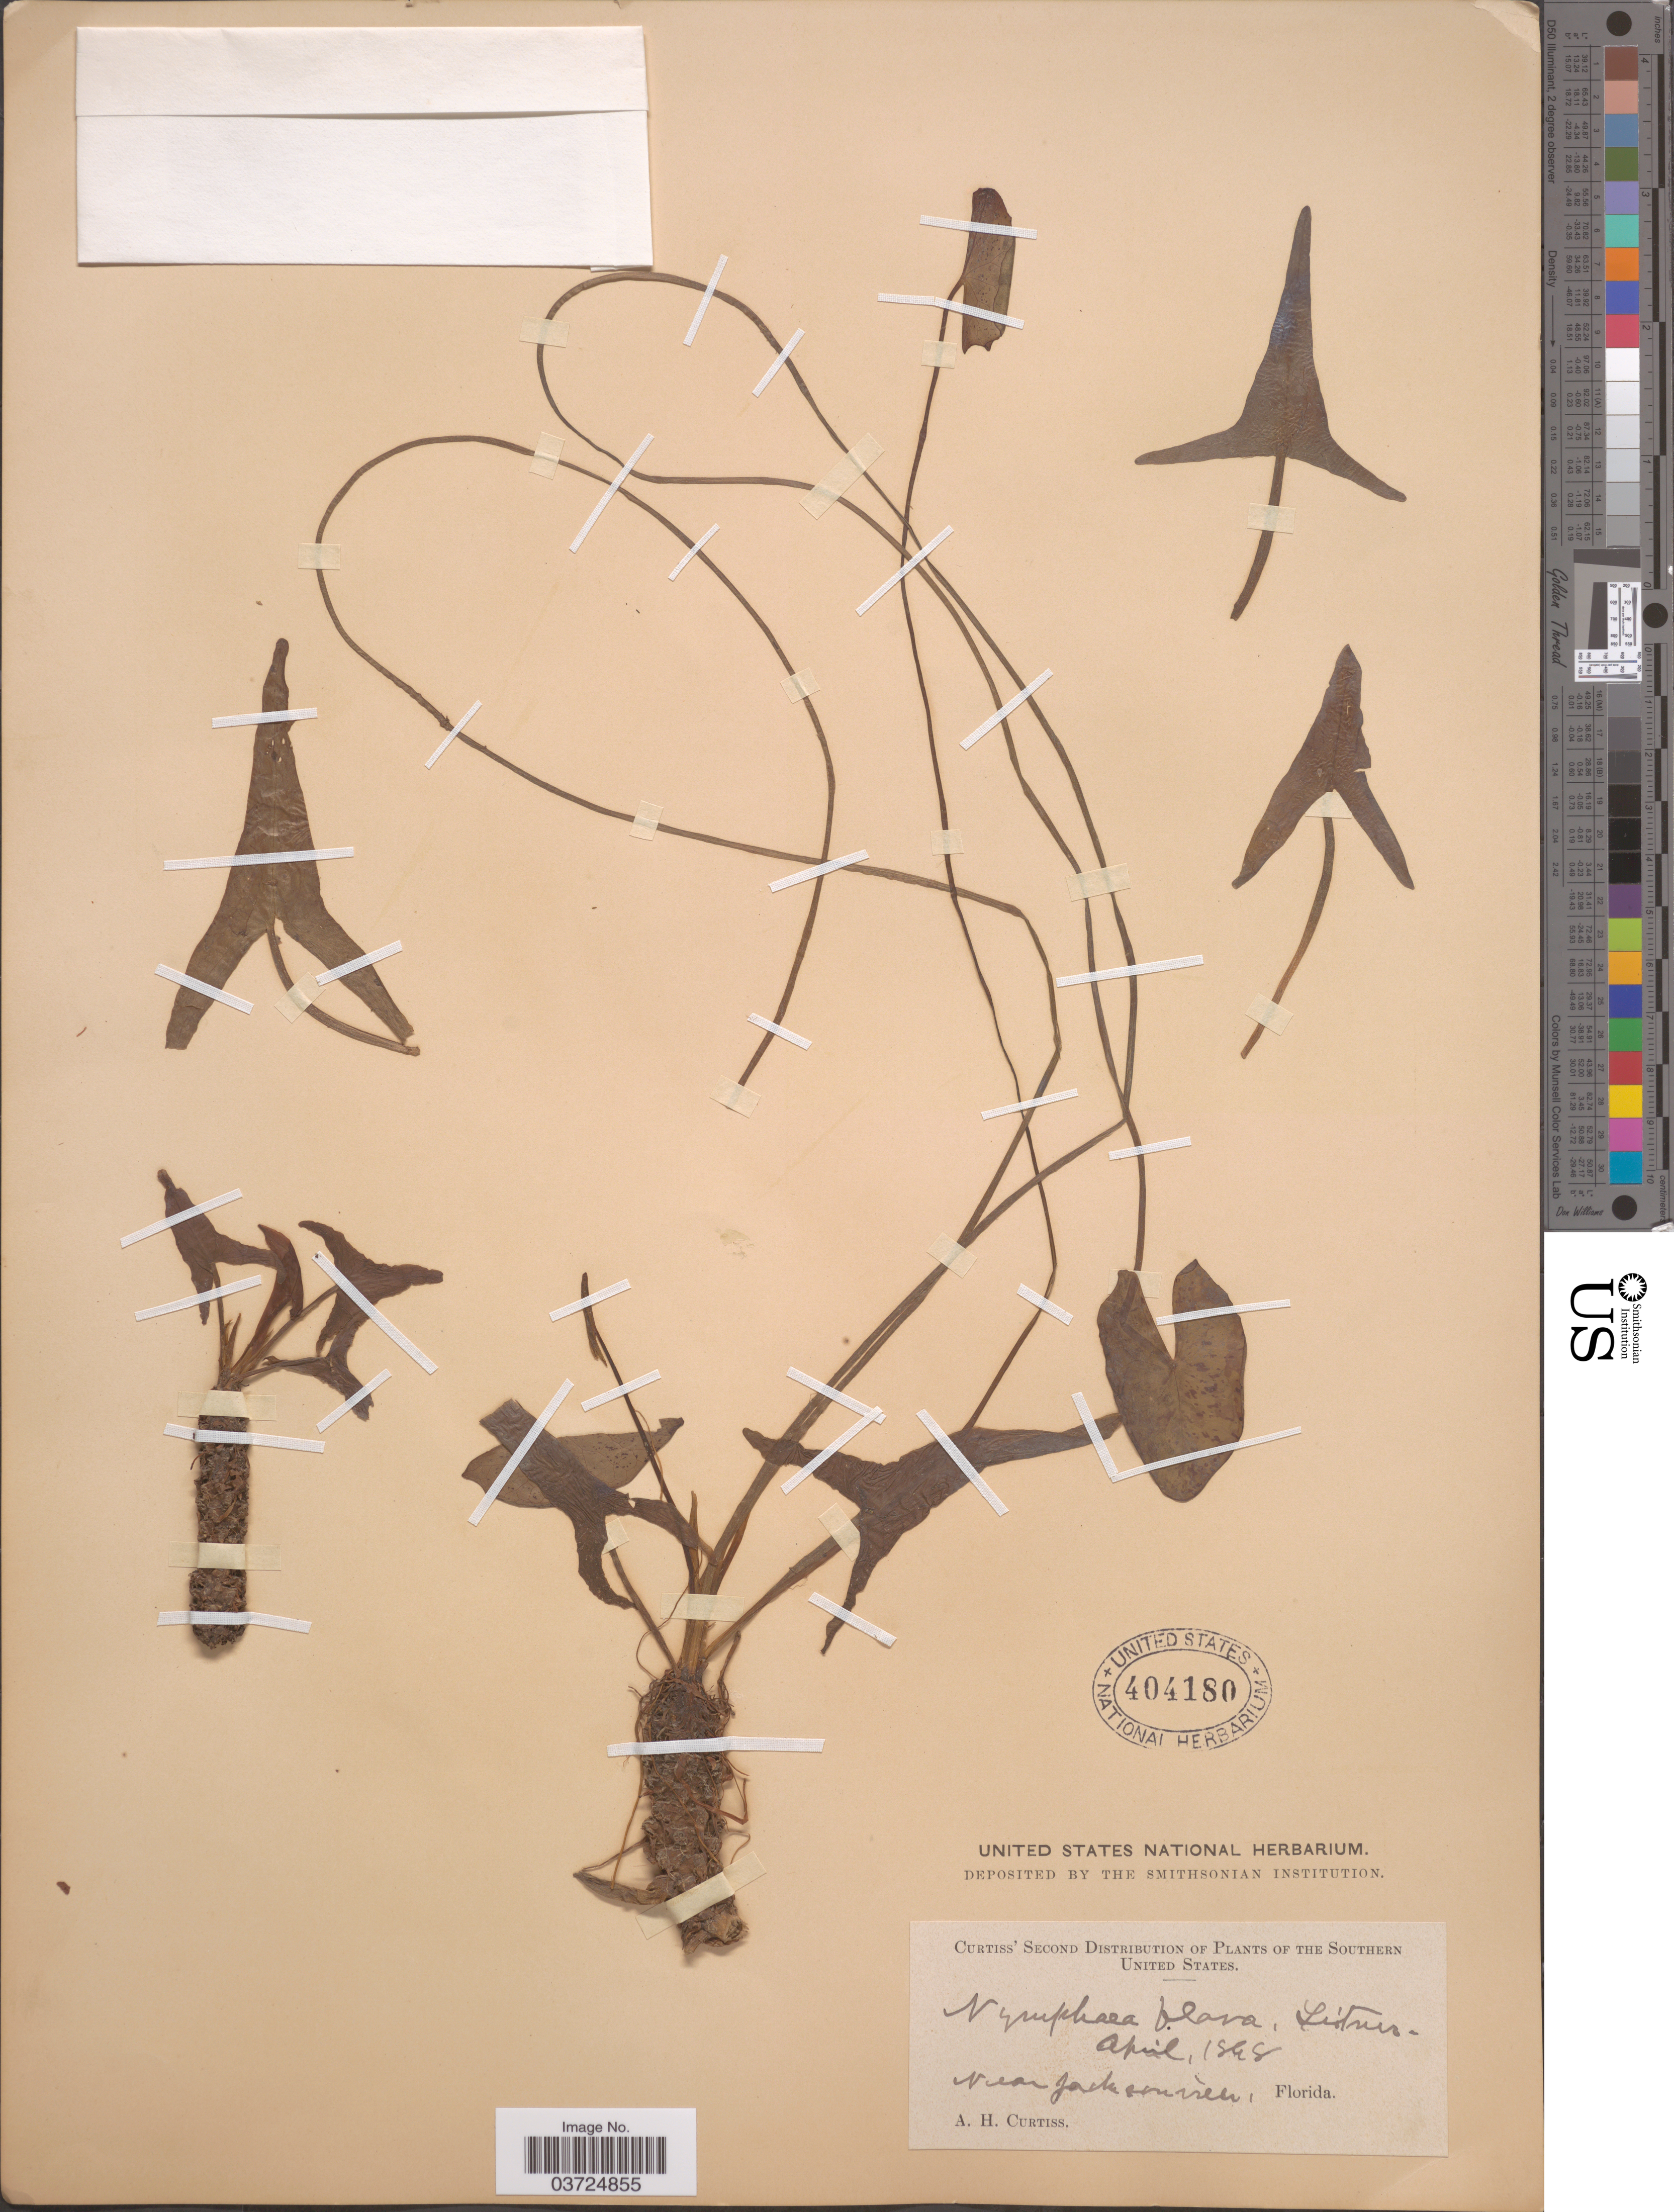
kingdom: Plantae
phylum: Tracheophyta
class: Magnoliopsida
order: Nymphaeales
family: Nymphaeaceae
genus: Nymphaea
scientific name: Nymphaea flava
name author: Leitn.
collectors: A. H. Curtiss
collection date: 1898-04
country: United States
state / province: Florida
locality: Southern United States. Near Jacksonville.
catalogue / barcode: US 404180